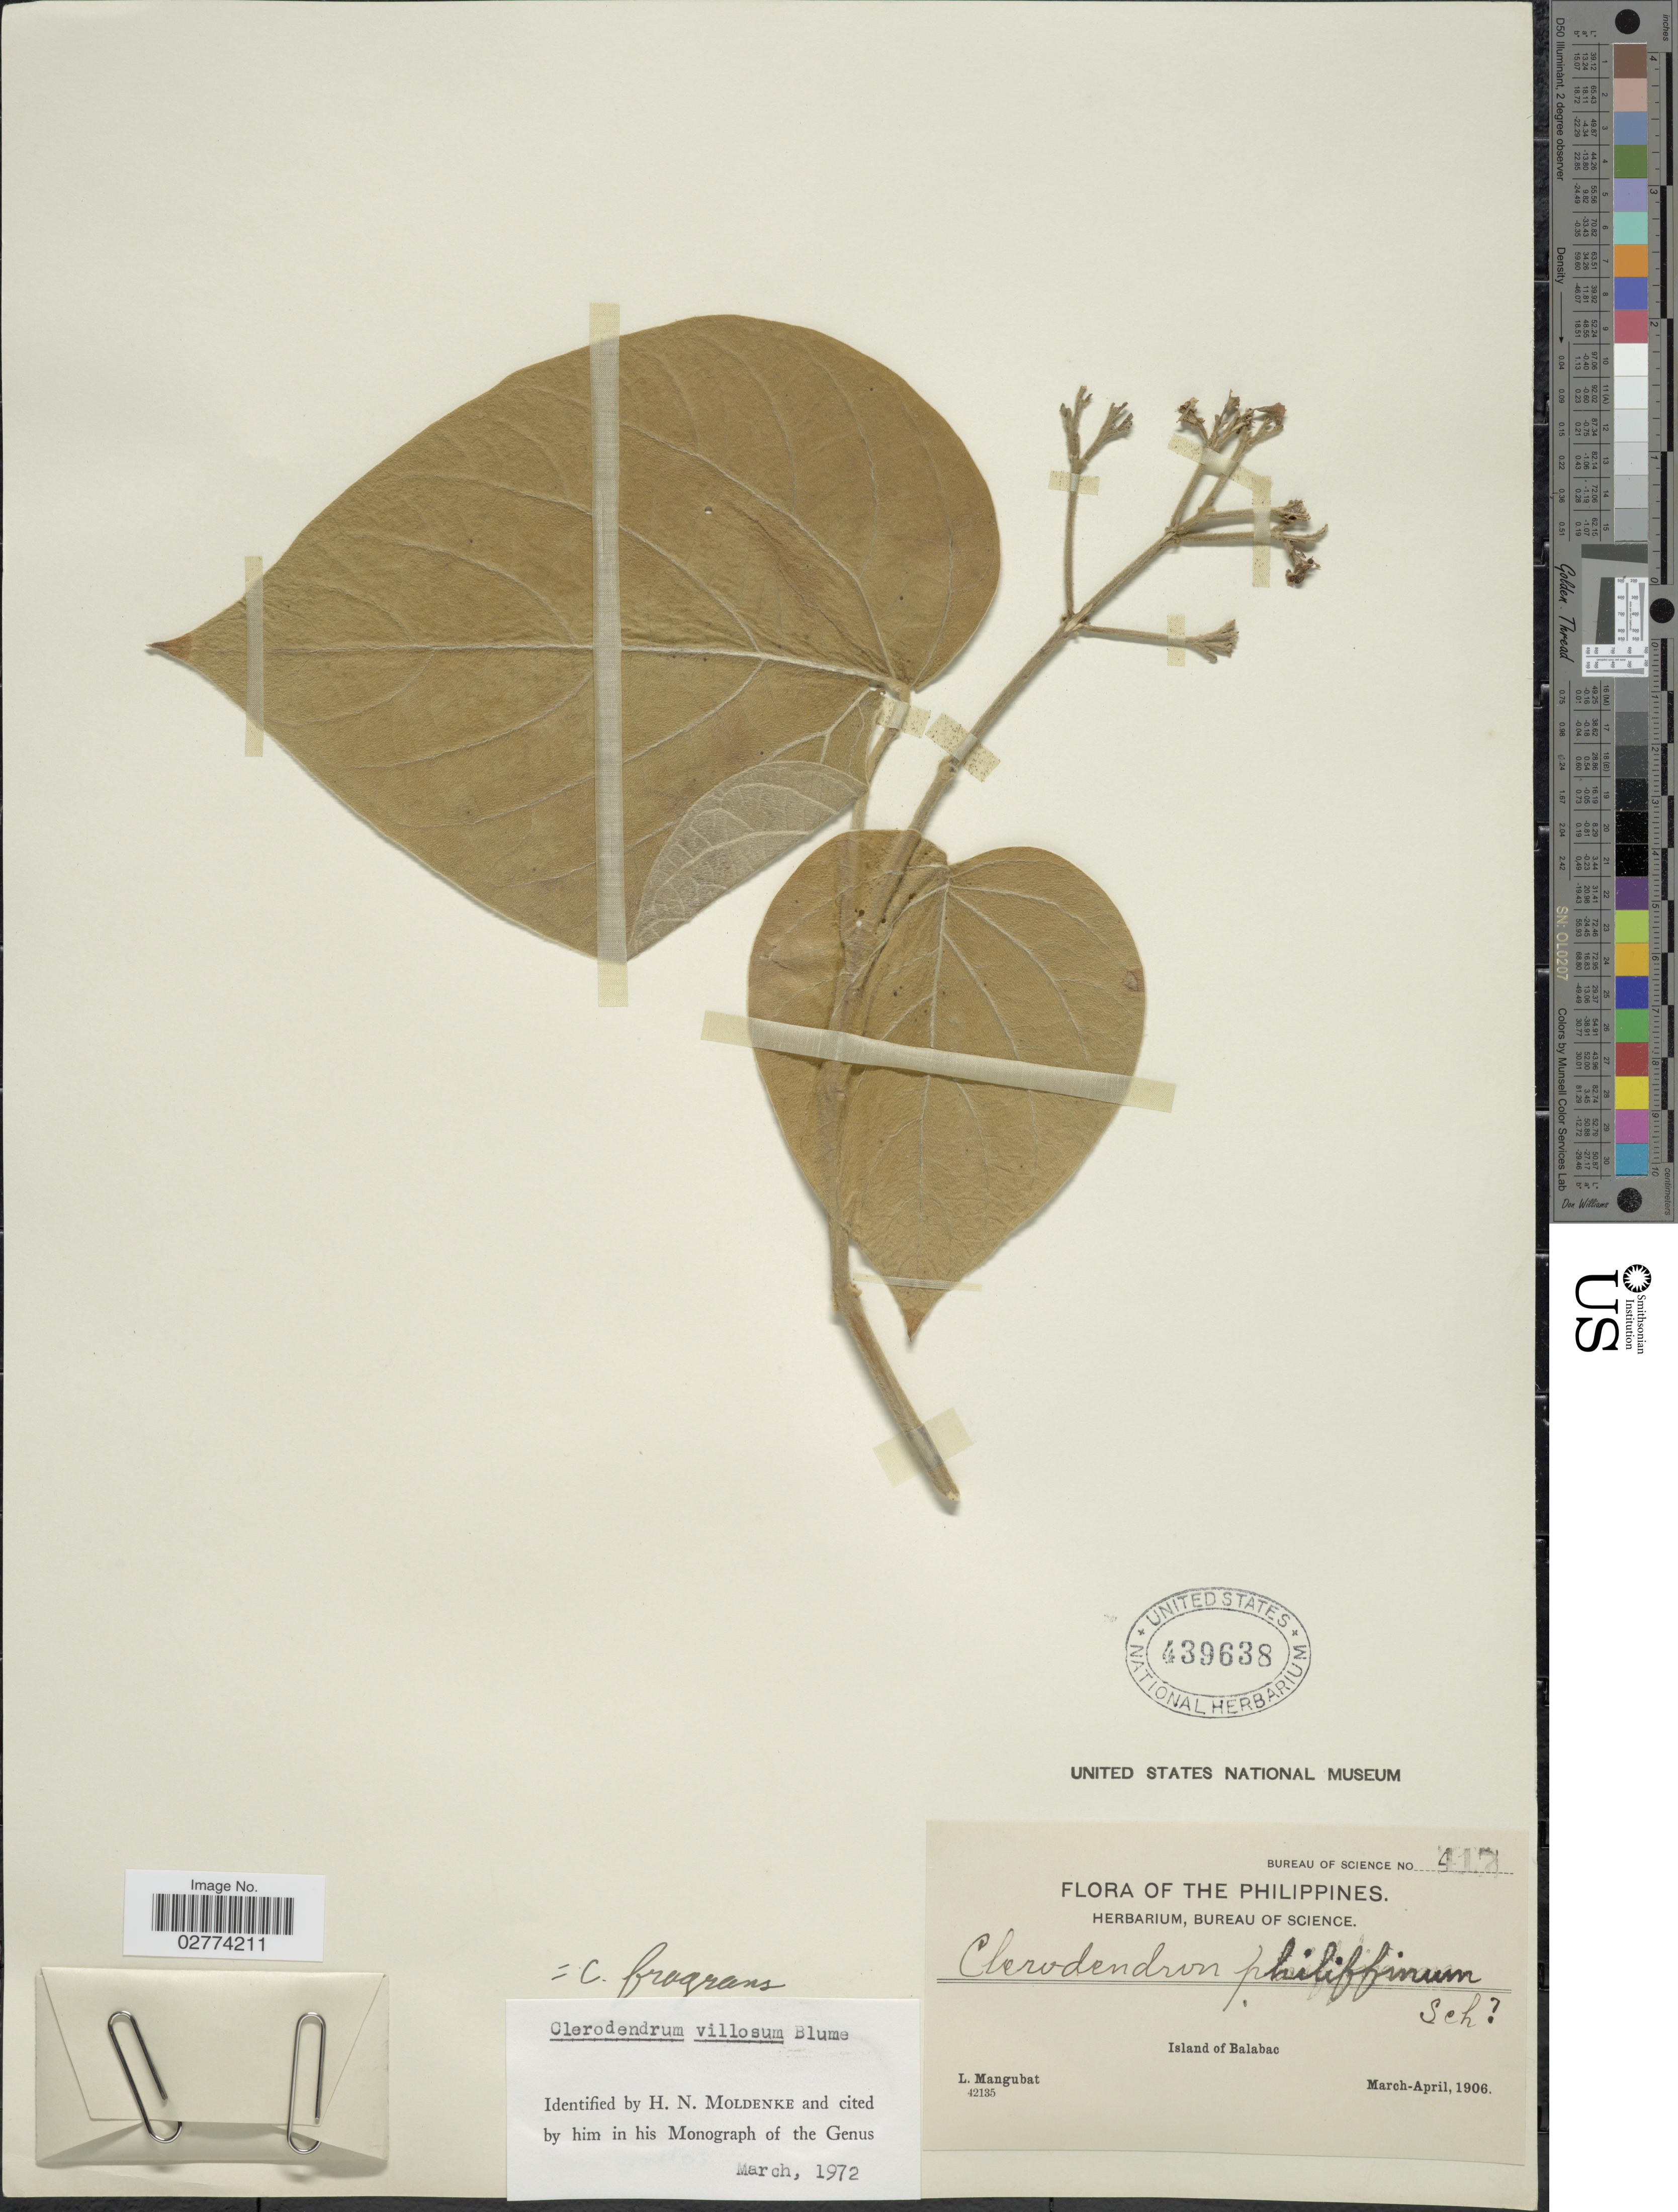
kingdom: Plantae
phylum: Tracheophyta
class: Magnoliopsida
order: Lamiales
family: Lamiaceae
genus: Clerodendrum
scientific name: Clerodendrum villosum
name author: Blume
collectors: L. Mangubat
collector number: Bureau of Science 417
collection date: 1906-03/1906-04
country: Philippines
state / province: Mimaropa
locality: Island of Balabac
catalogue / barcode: US 439638